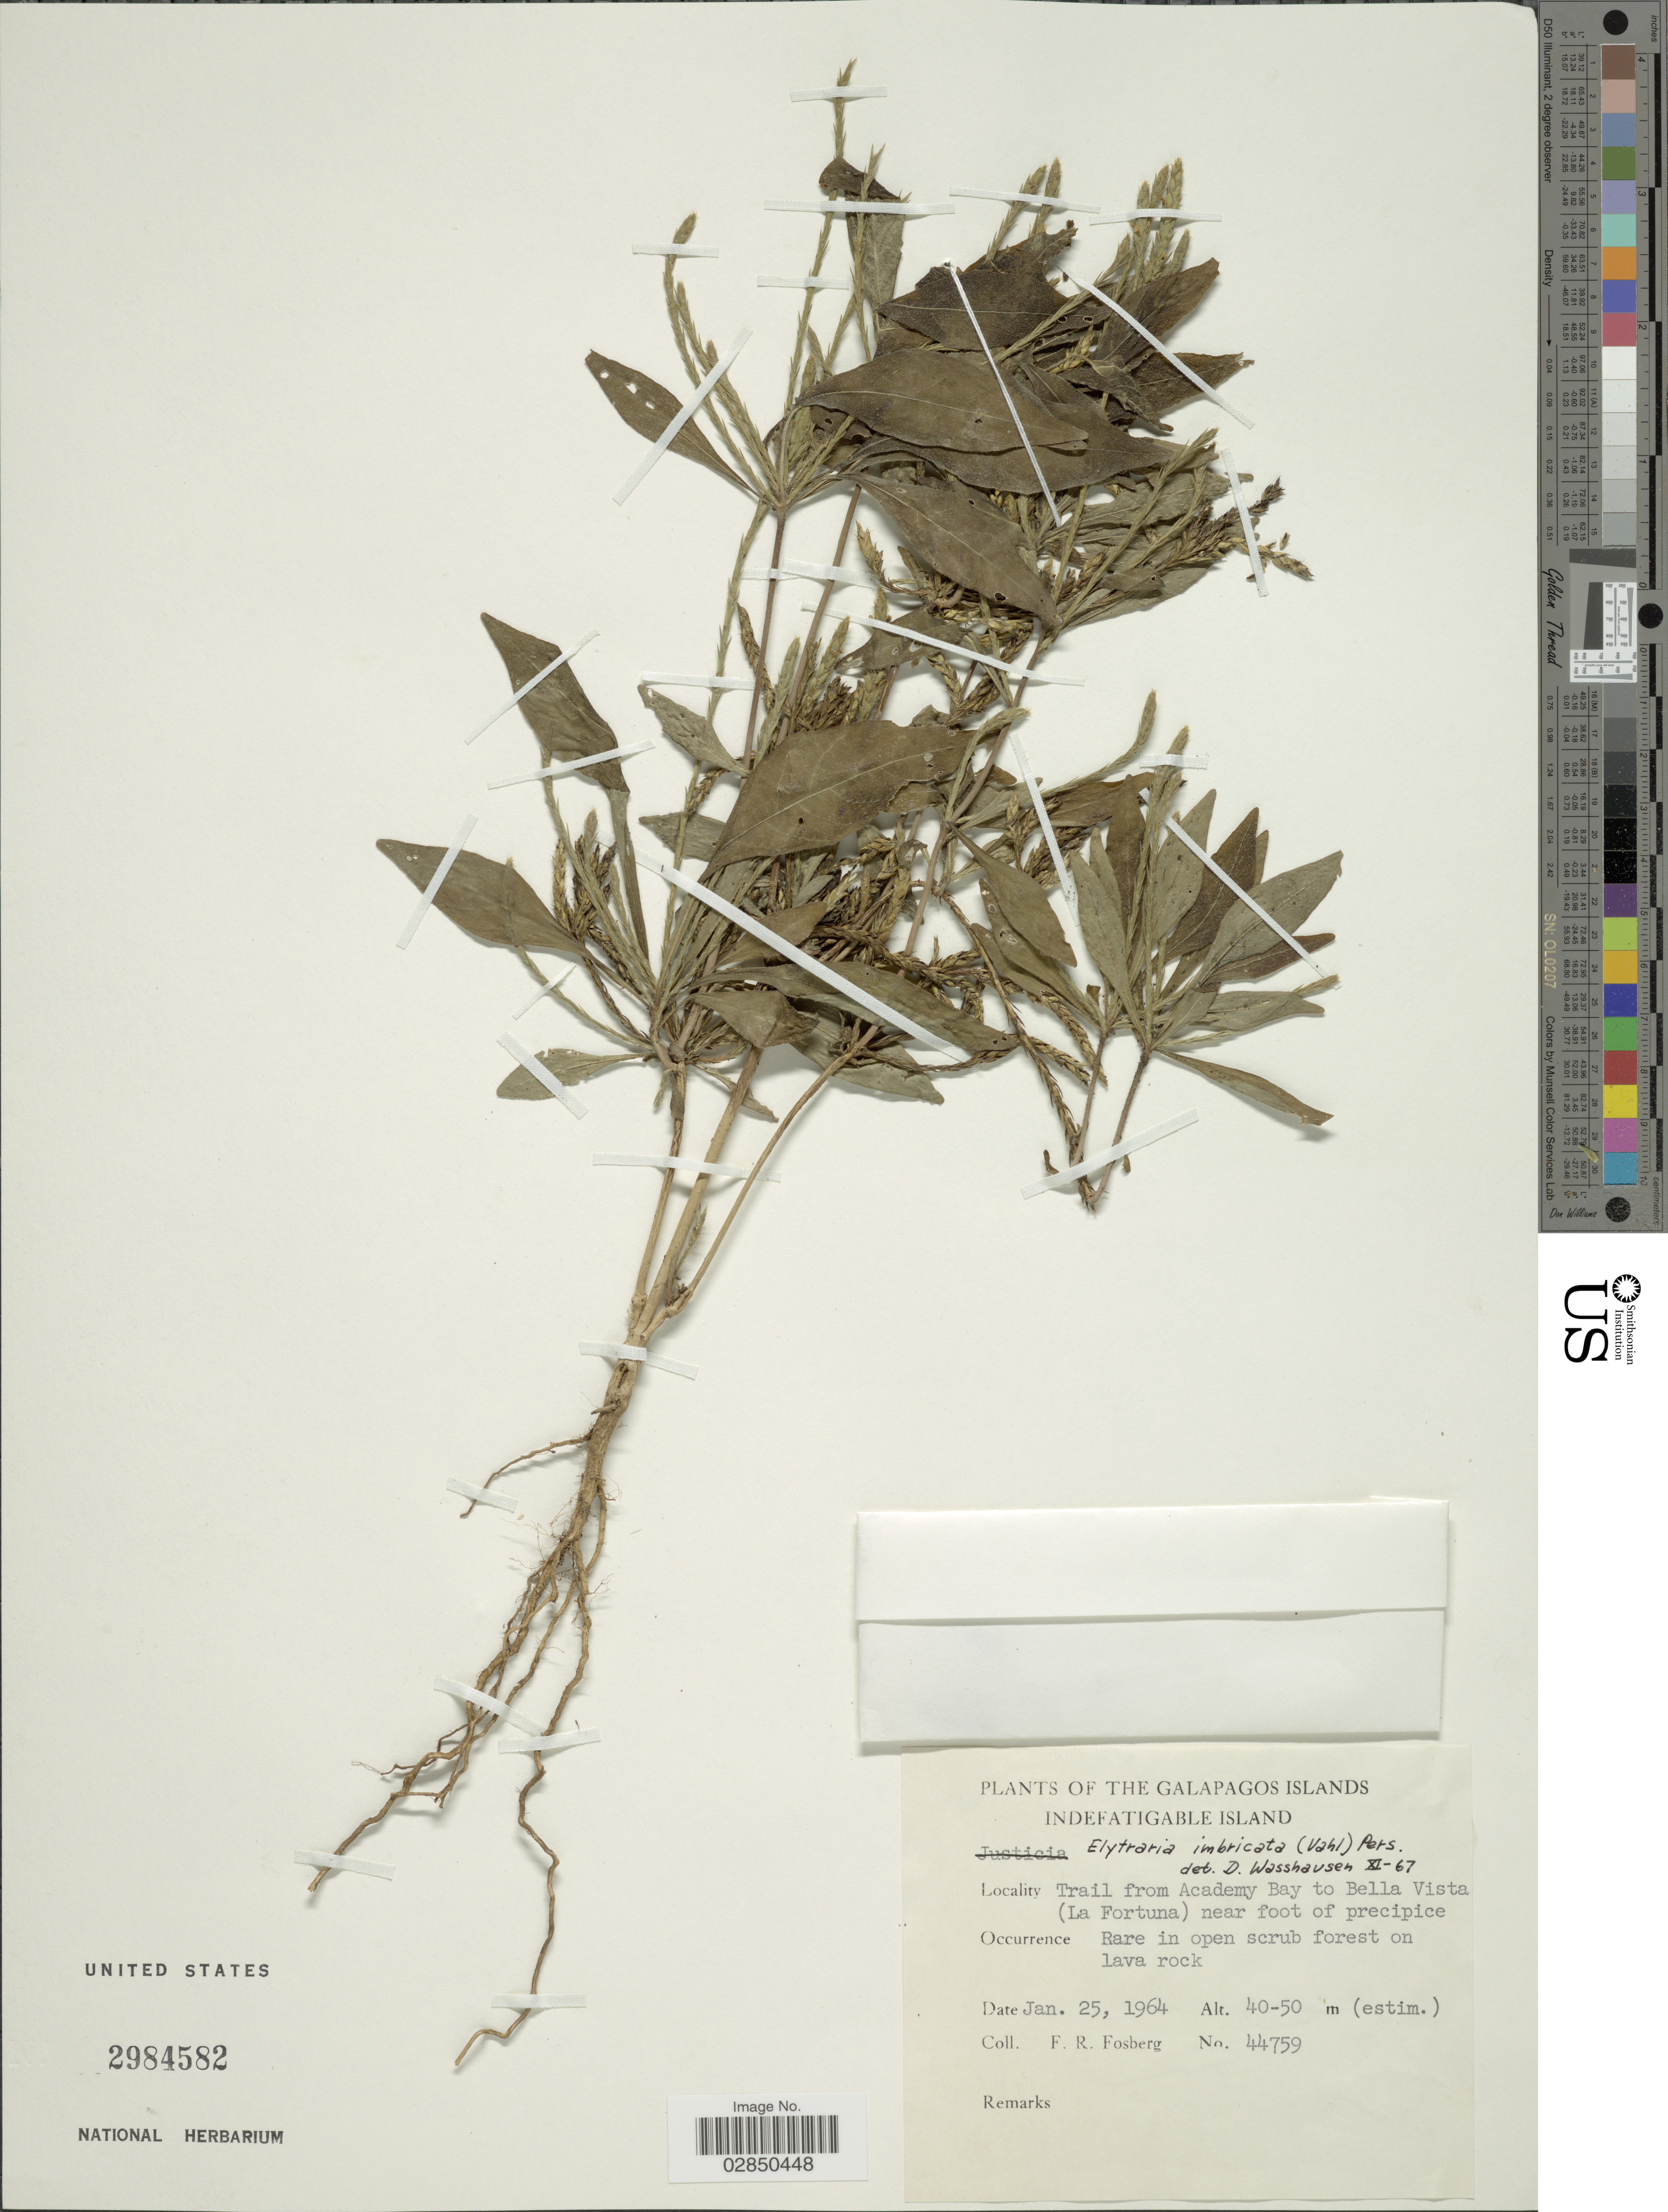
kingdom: Plantae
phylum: Tracheophyta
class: Magnoliopsida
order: Lamiales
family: Acanthaceae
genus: Elytraria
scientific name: Elytraria imbricata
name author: (Vahl) Pers.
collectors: F. R. Fosberg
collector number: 44759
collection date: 1964-01-25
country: Ecuador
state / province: Colón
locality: The Galapagos Islands. Indefatigable Island. Trail from Academy Bay to Bella Vista (La Fortuna) near foot of precipice.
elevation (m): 40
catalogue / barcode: US 2984582